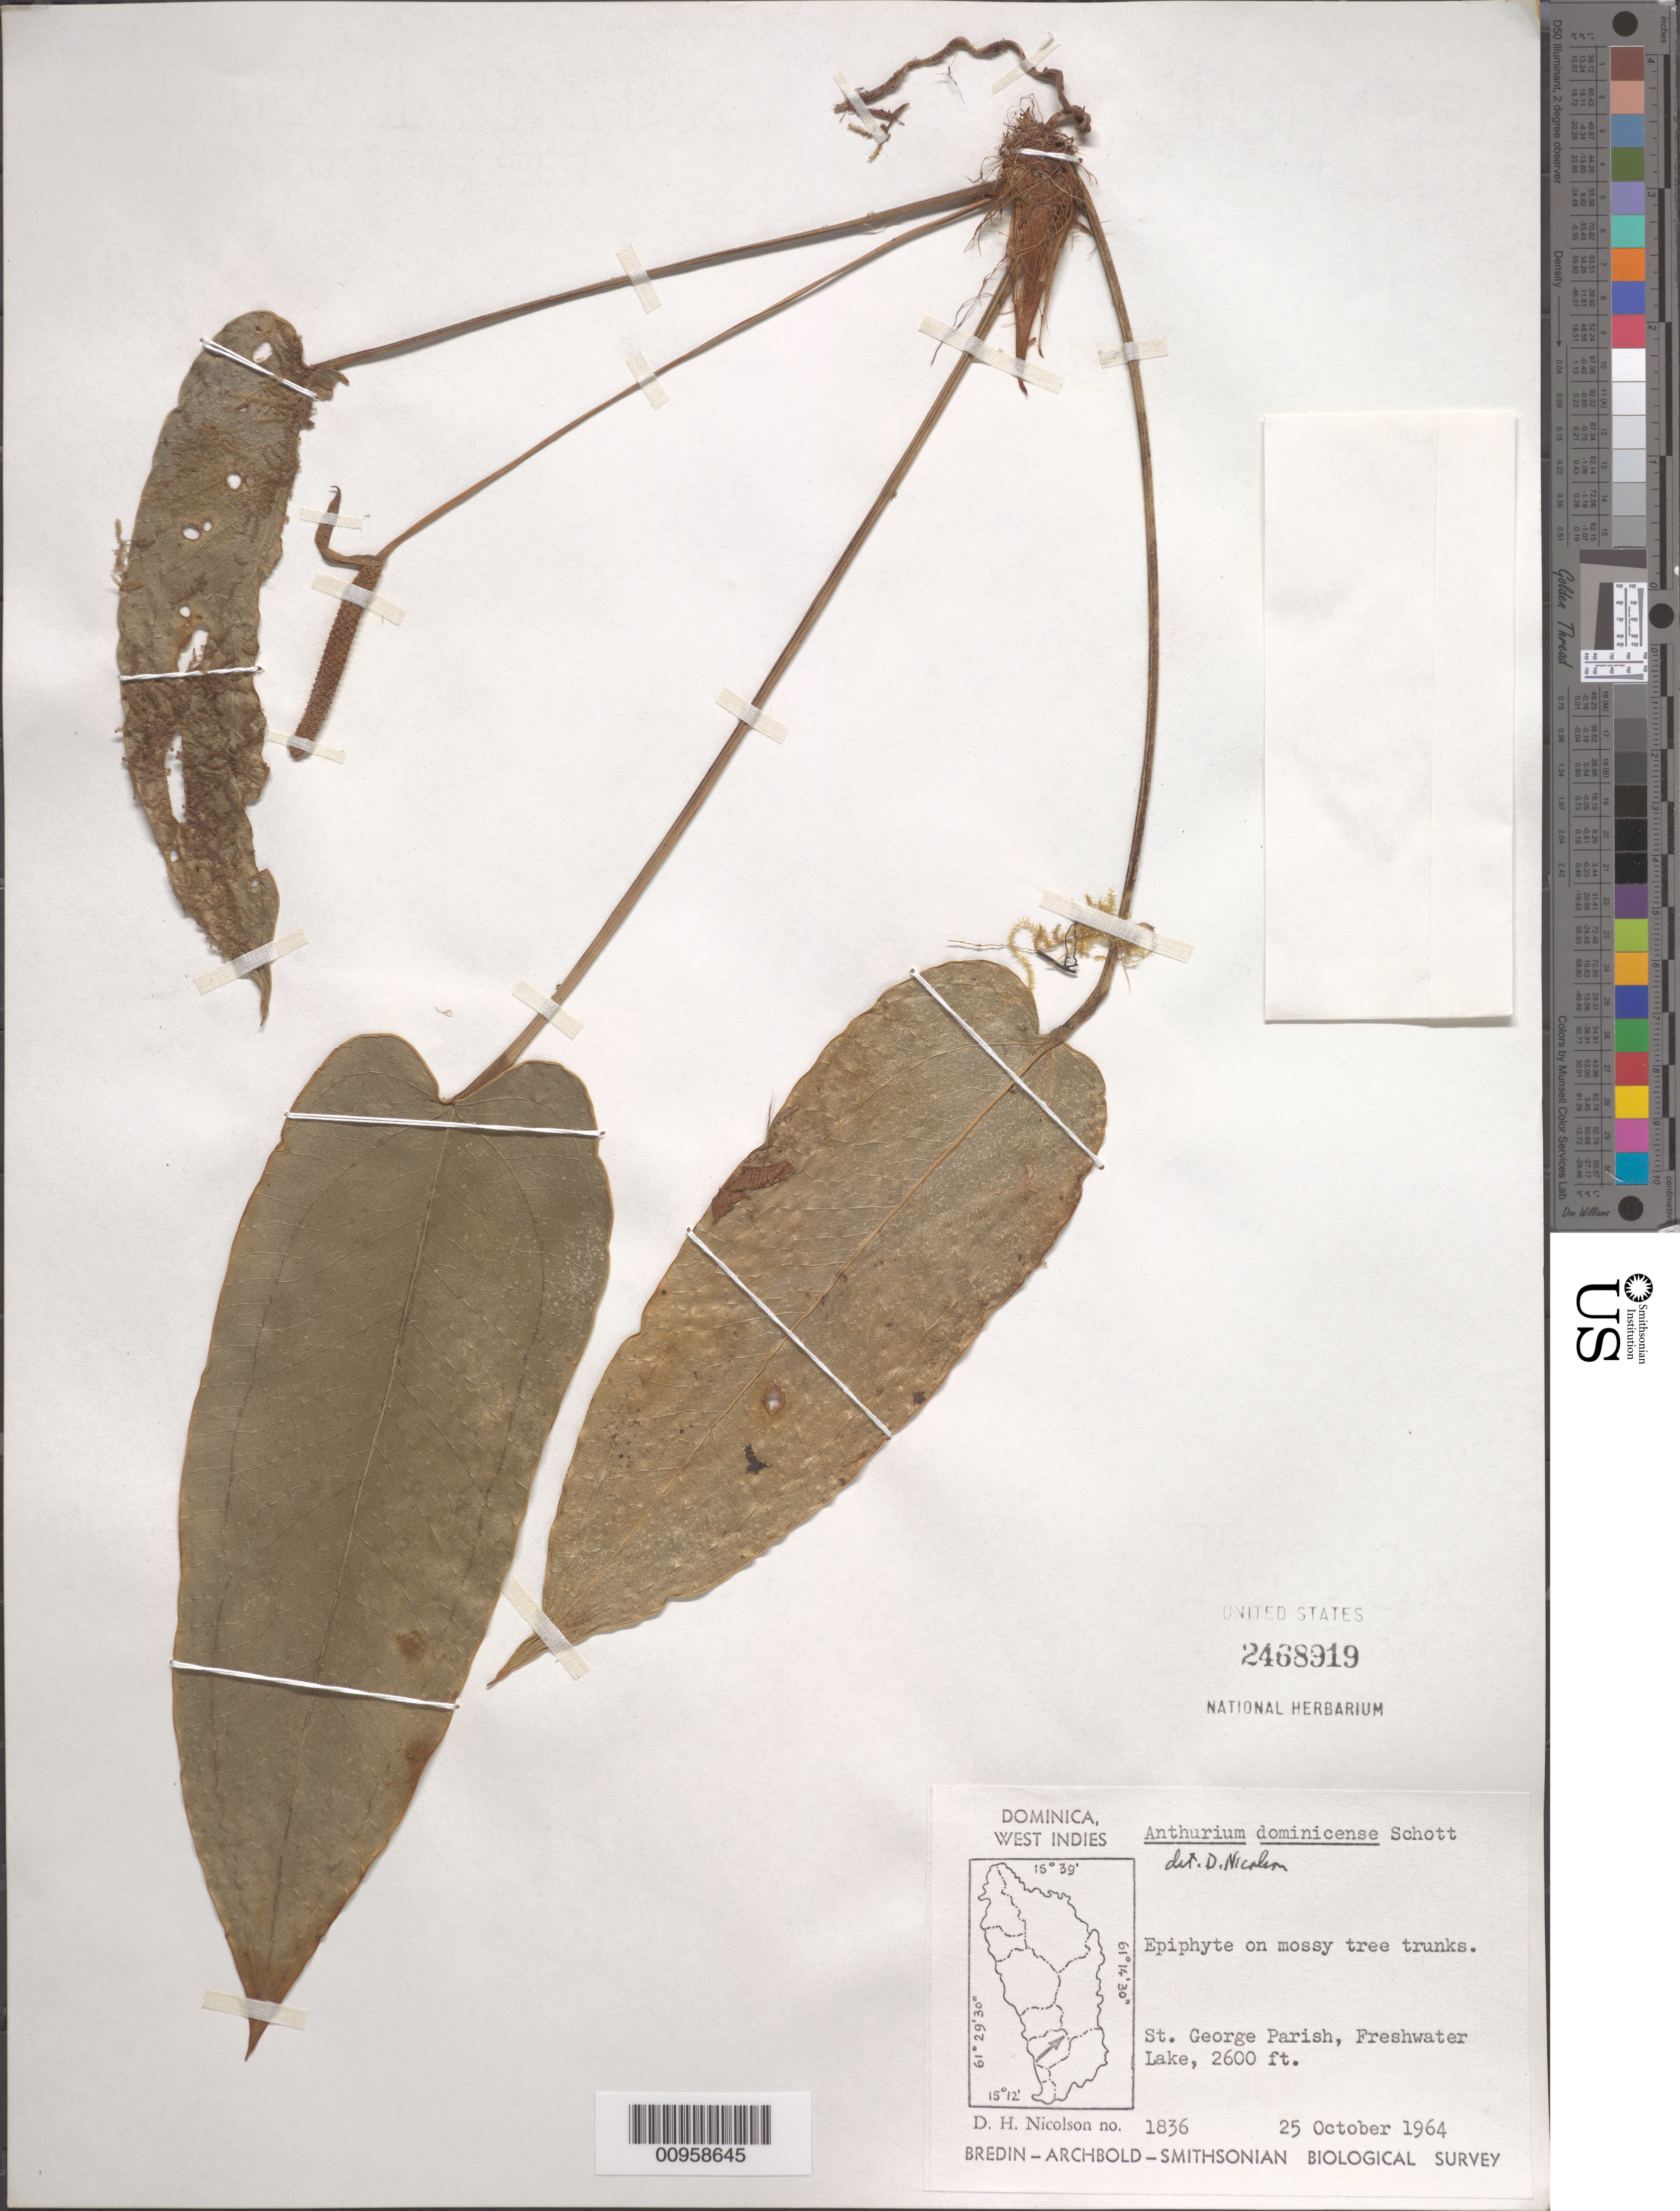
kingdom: Plantae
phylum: Tracheophyta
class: Liliopsida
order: Alismatales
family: Araceae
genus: Anthurium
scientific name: Anthurium dominicense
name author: Schott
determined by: Nicolson, Dan H.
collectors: D. H. Nicolson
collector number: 1836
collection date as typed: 25 Oct 1964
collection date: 1964-10-25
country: Dominica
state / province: St. George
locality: Freshwater Lake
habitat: On mossy tree trunks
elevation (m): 792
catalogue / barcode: US 2468919